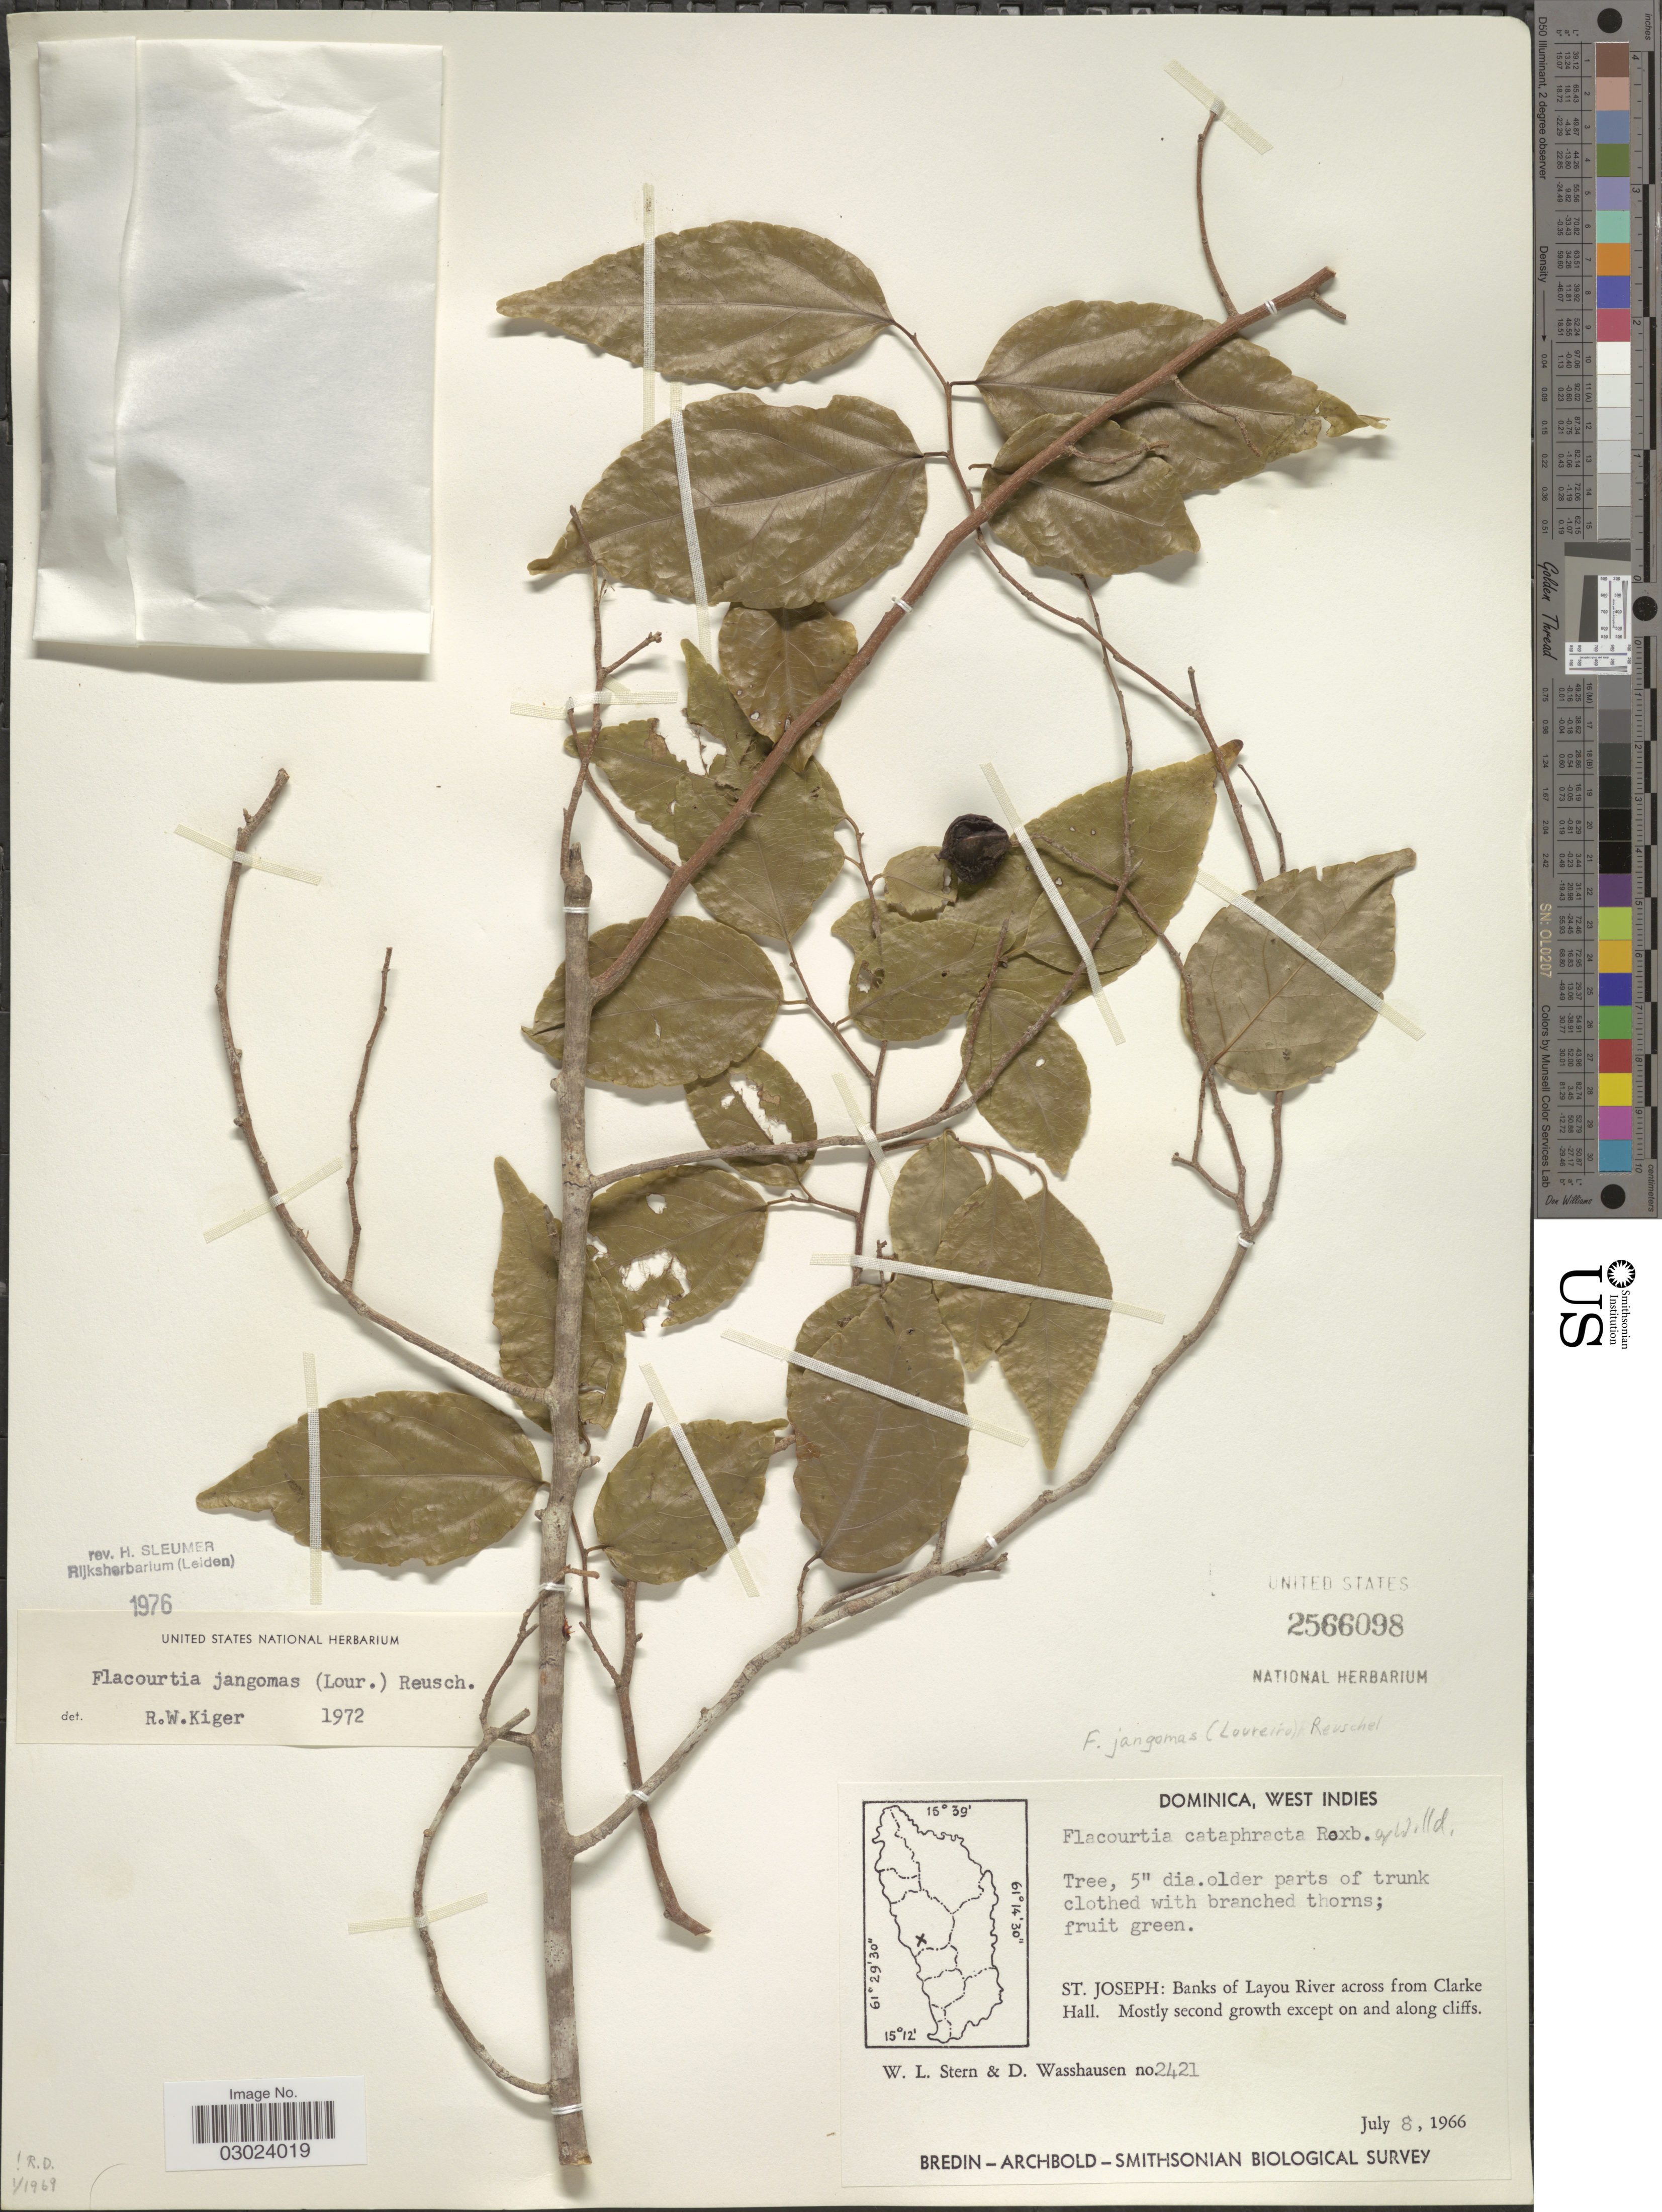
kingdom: Plantae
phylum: Tracheophyta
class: Magnoliopsida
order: Malpighiales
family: Salicaceae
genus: Flacourtia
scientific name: Flacourtia jangomas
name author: (Lour.) Raeusch.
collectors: W. L. Stern & D. C. Wasshausen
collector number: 2421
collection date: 1966-07-08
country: Dominica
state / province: St. Joseph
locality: West Indies. Banks of Layou River across from Clarke Hall.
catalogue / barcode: US 2566098